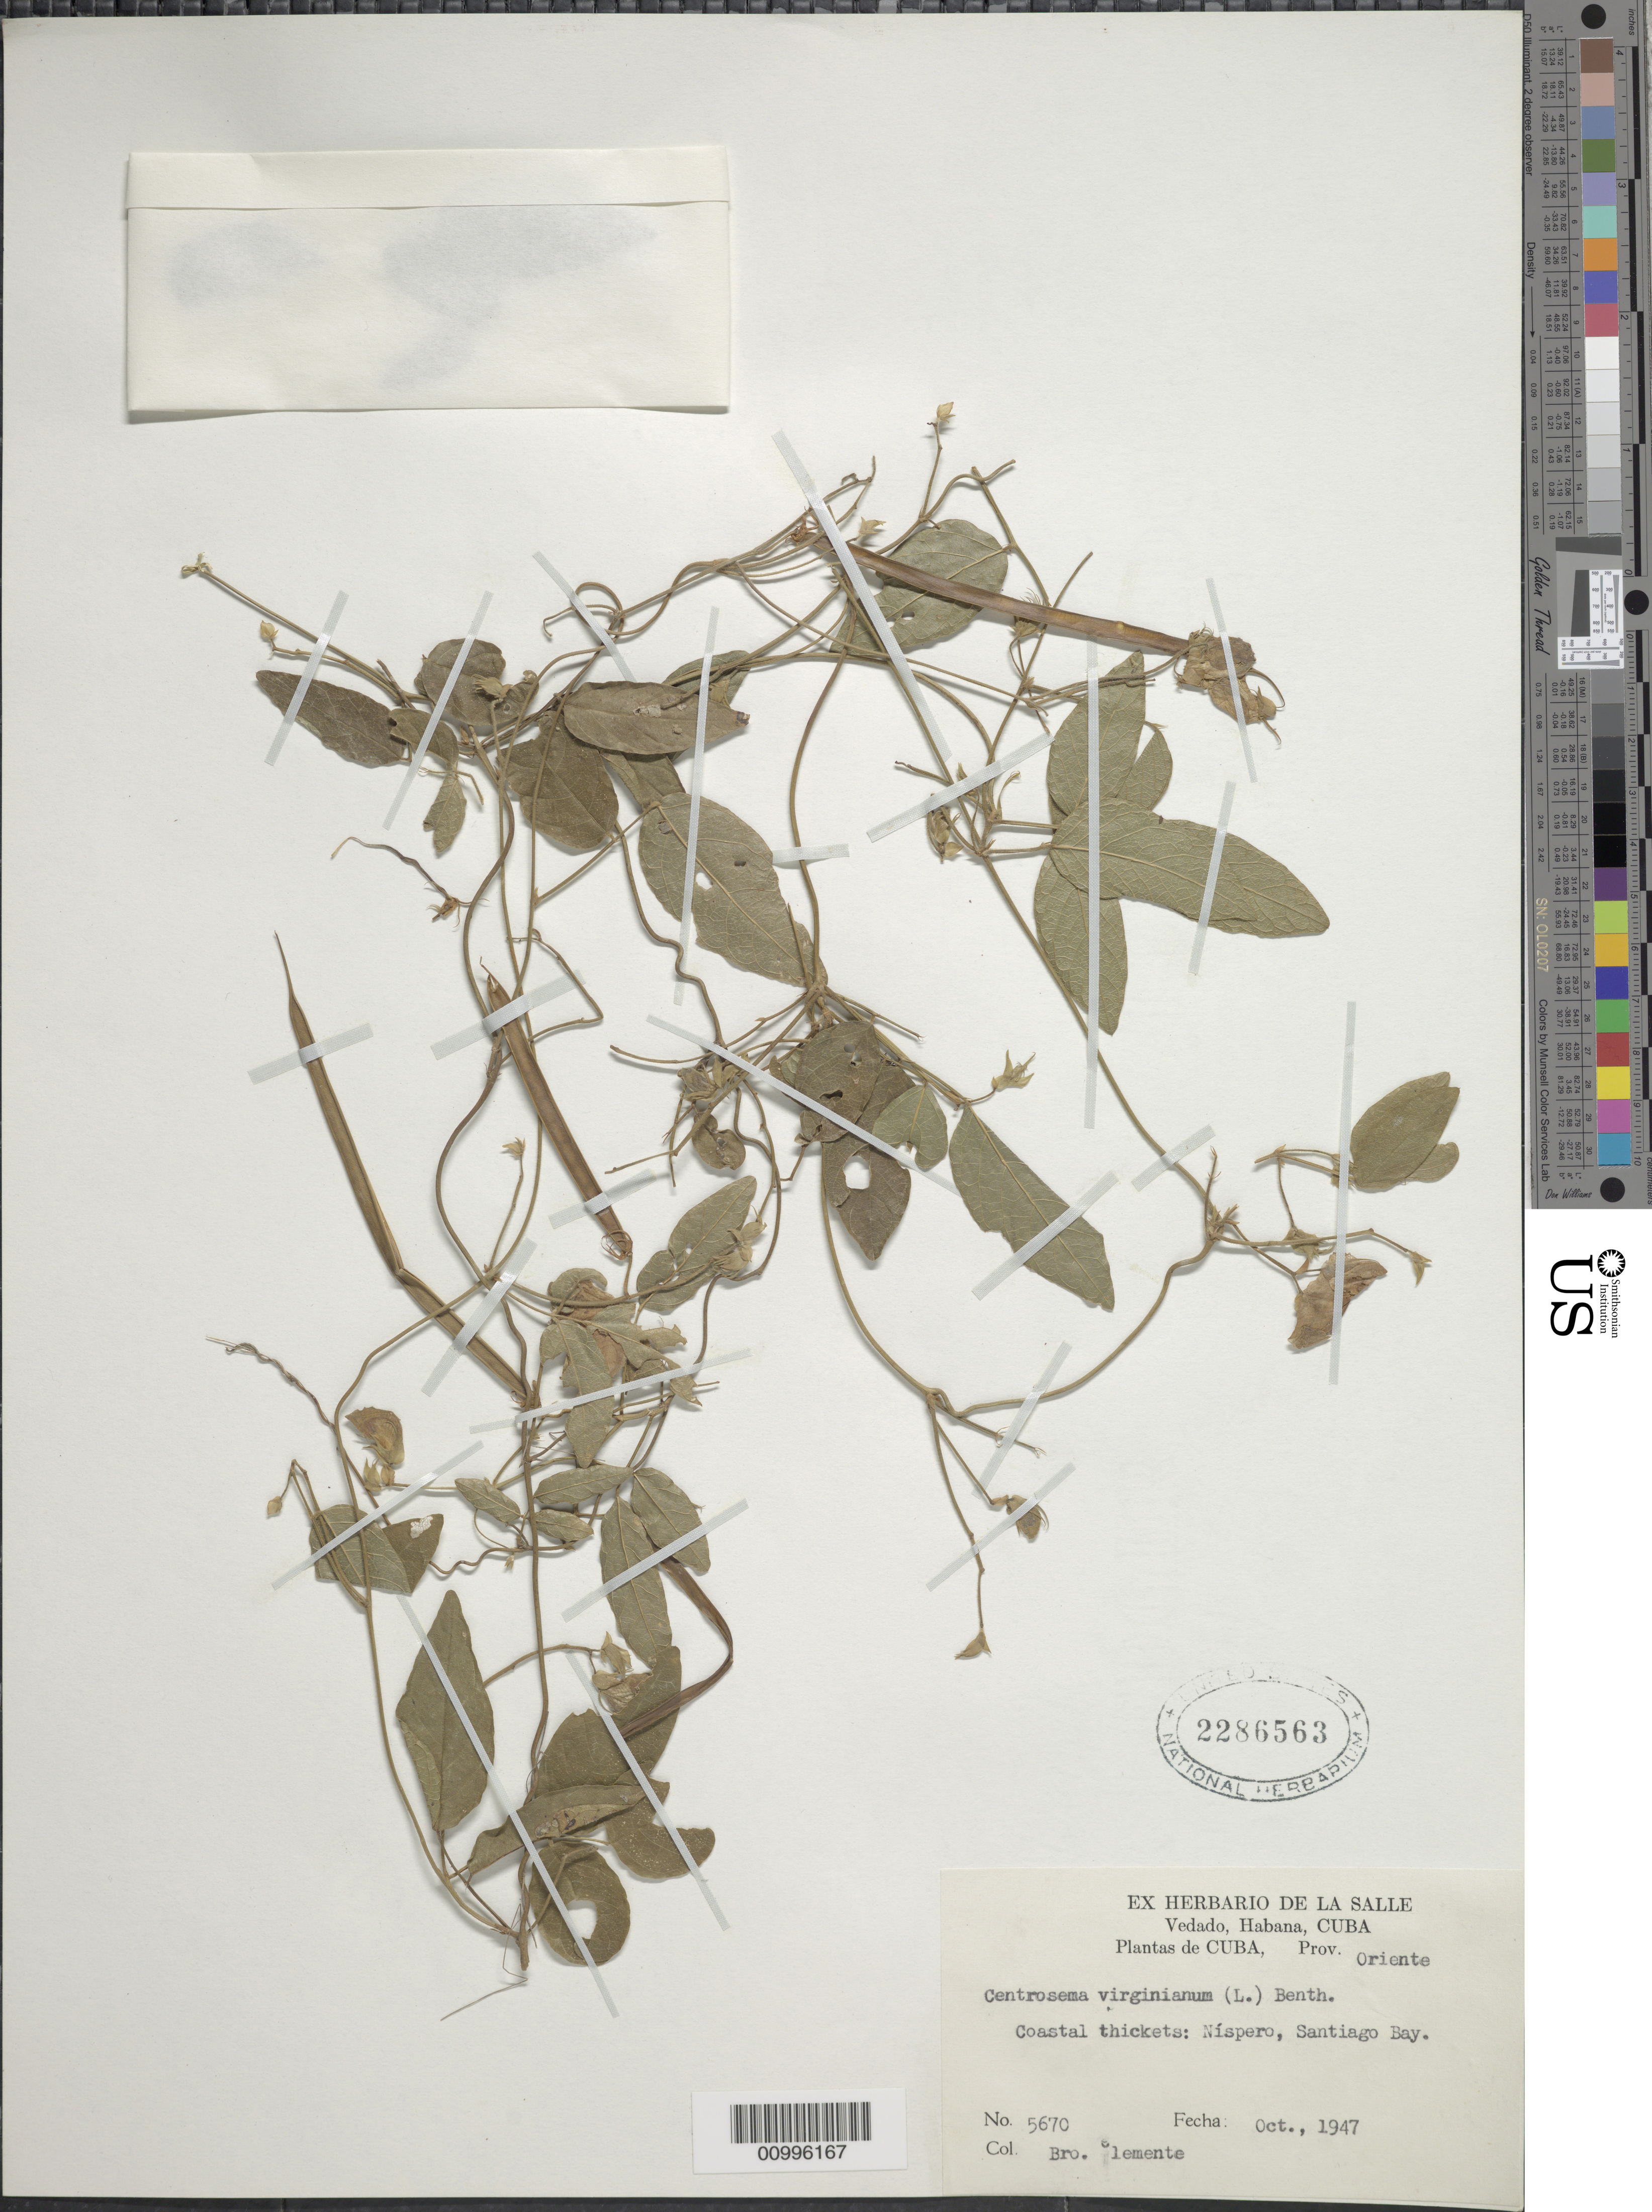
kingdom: Plantae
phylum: Tracheophyta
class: Magnoliopsida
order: Fabales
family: Fabaceae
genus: Centrosema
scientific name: Centrosema virginianum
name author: (L.) Benth.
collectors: Bro. Clemente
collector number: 5670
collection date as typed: Oct 1947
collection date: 1947-10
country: Cuba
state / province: La Habana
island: Cuba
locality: Coastal thickets; Nispero, Santiago Bay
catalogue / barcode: US 2286563